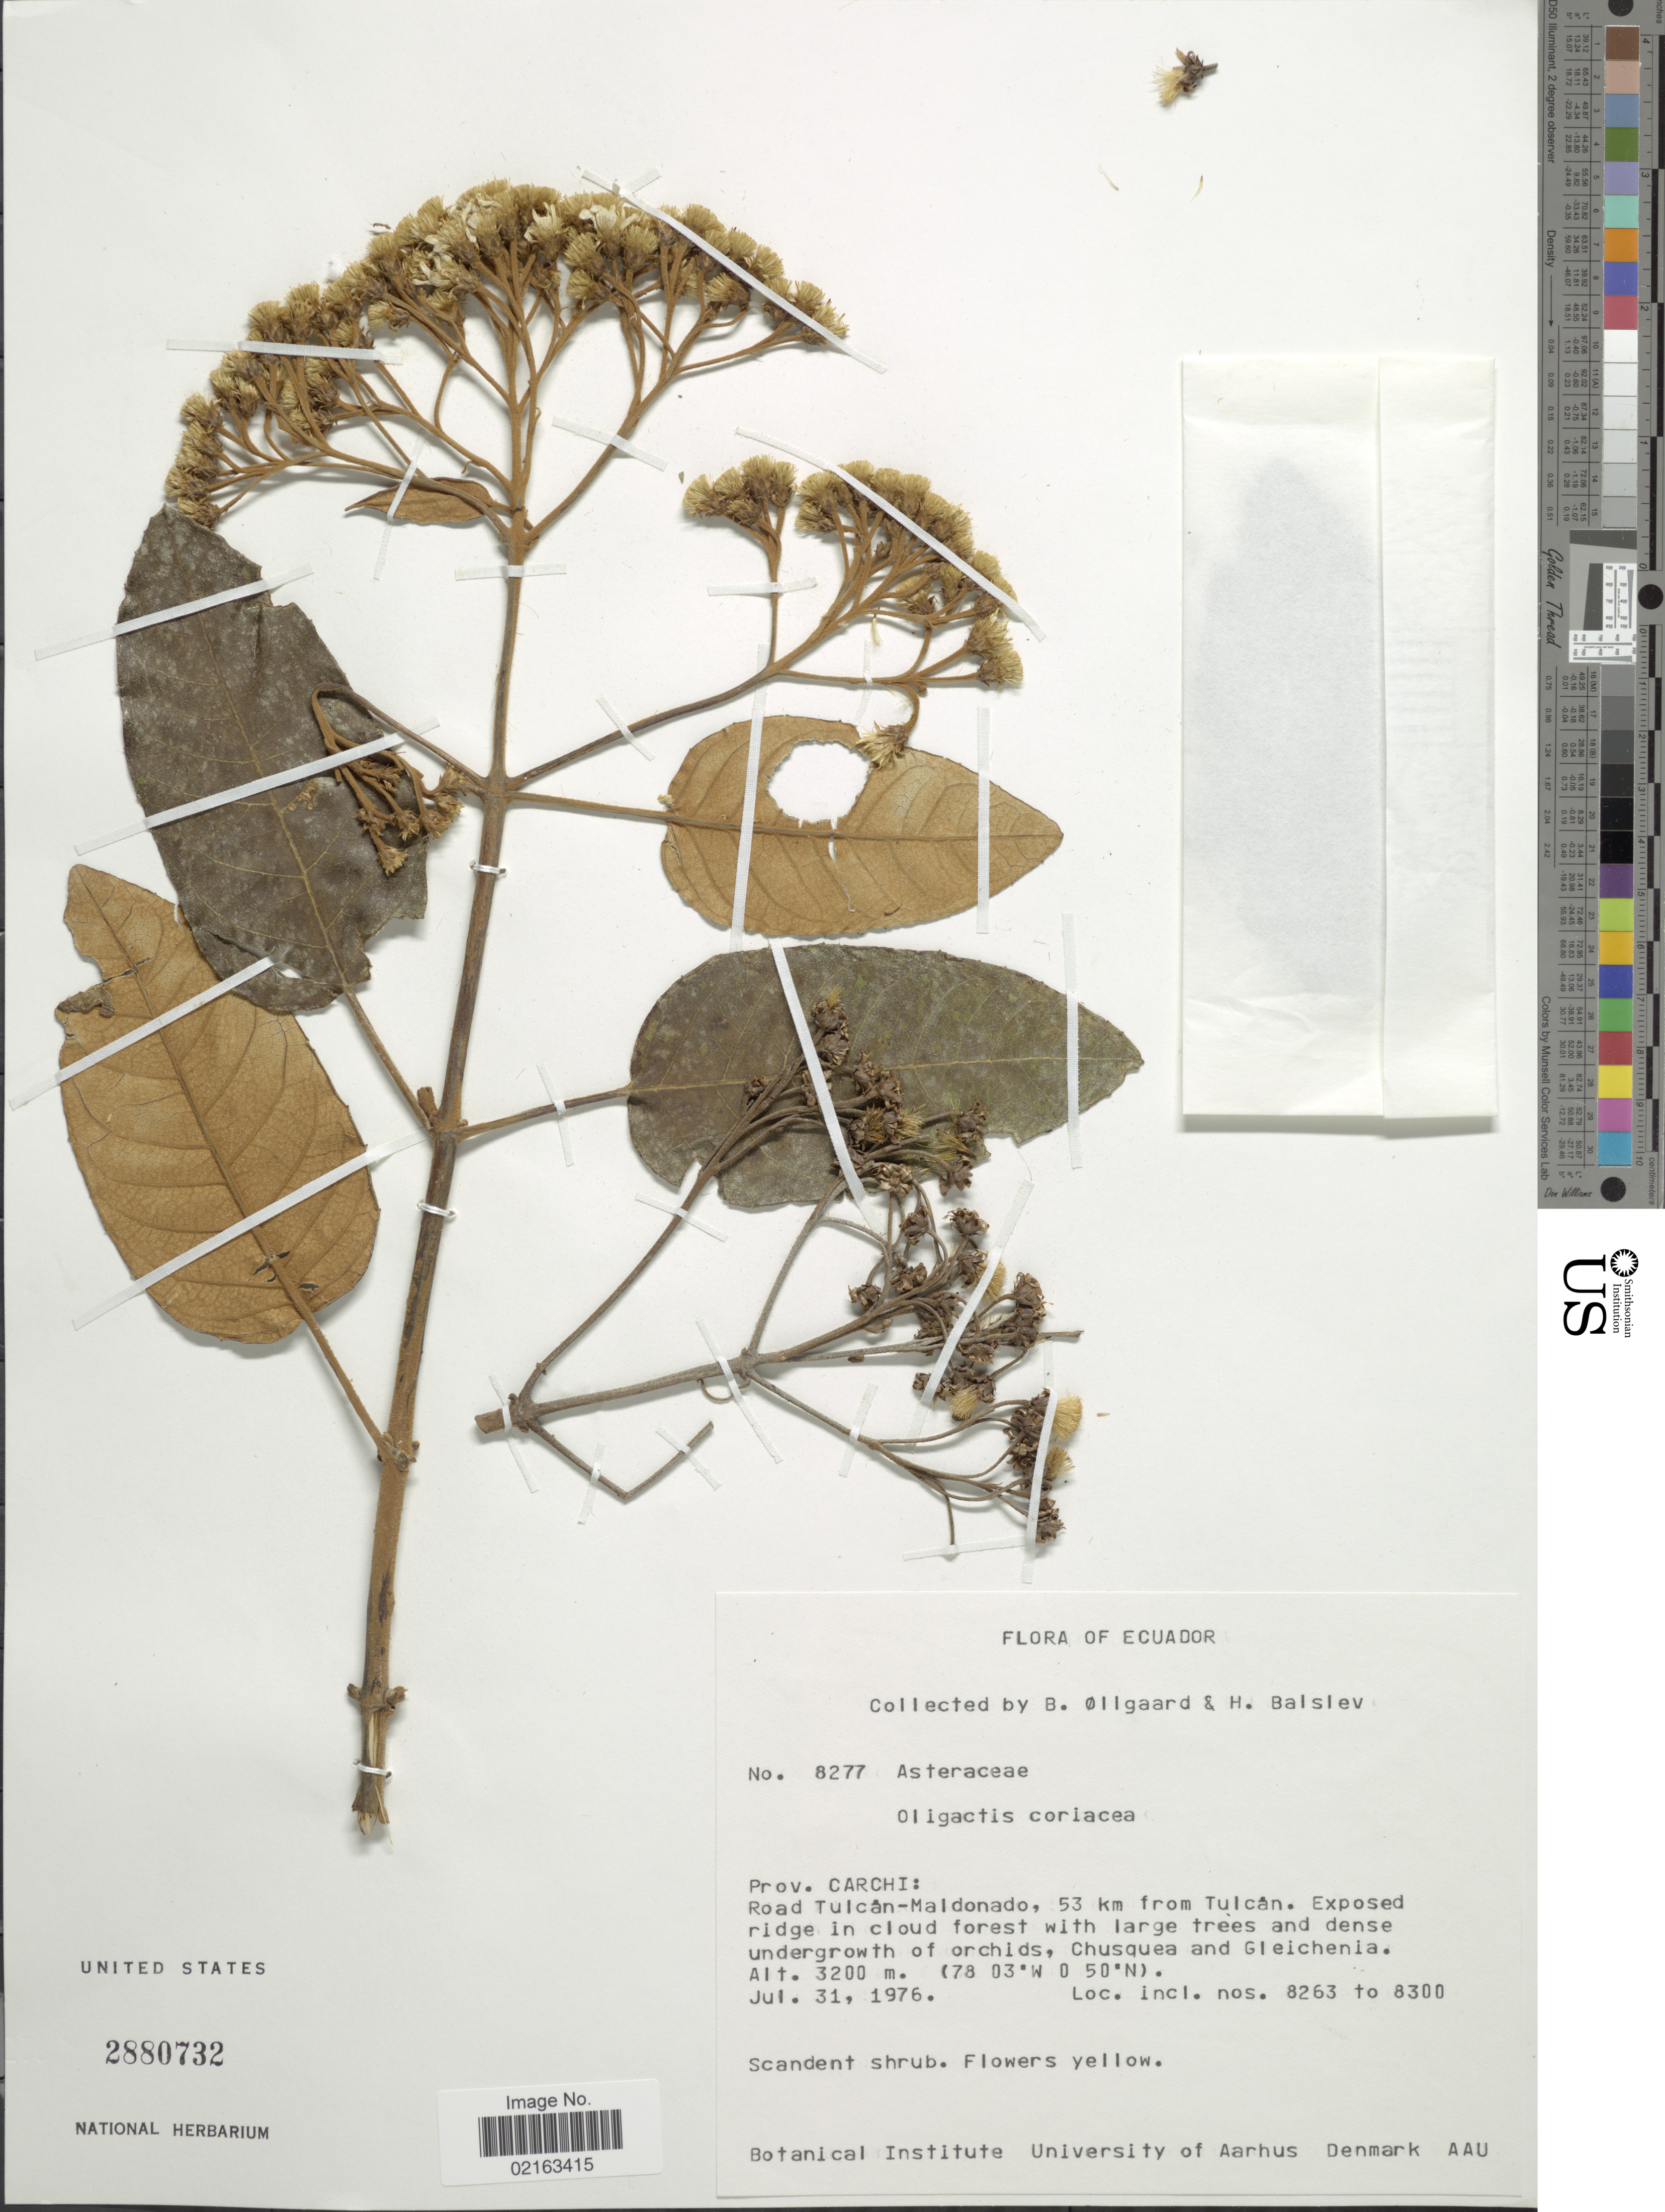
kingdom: Plantae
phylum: Tracheophyta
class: Magnoliopsida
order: Asterales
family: Asteraceae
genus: Oligactis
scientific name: Oligactis coriacea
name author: (Hieron.) H. Rob. & Brettell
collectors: B. Øllgaard & H. Balslev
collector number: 8277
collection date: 1976-07-31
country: Ecuador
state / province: Carchi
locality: Prov. Carchi: Road Tulcán-Maldonado, 53 km from Tulcán.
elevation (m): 3200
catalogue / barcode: US 2880732